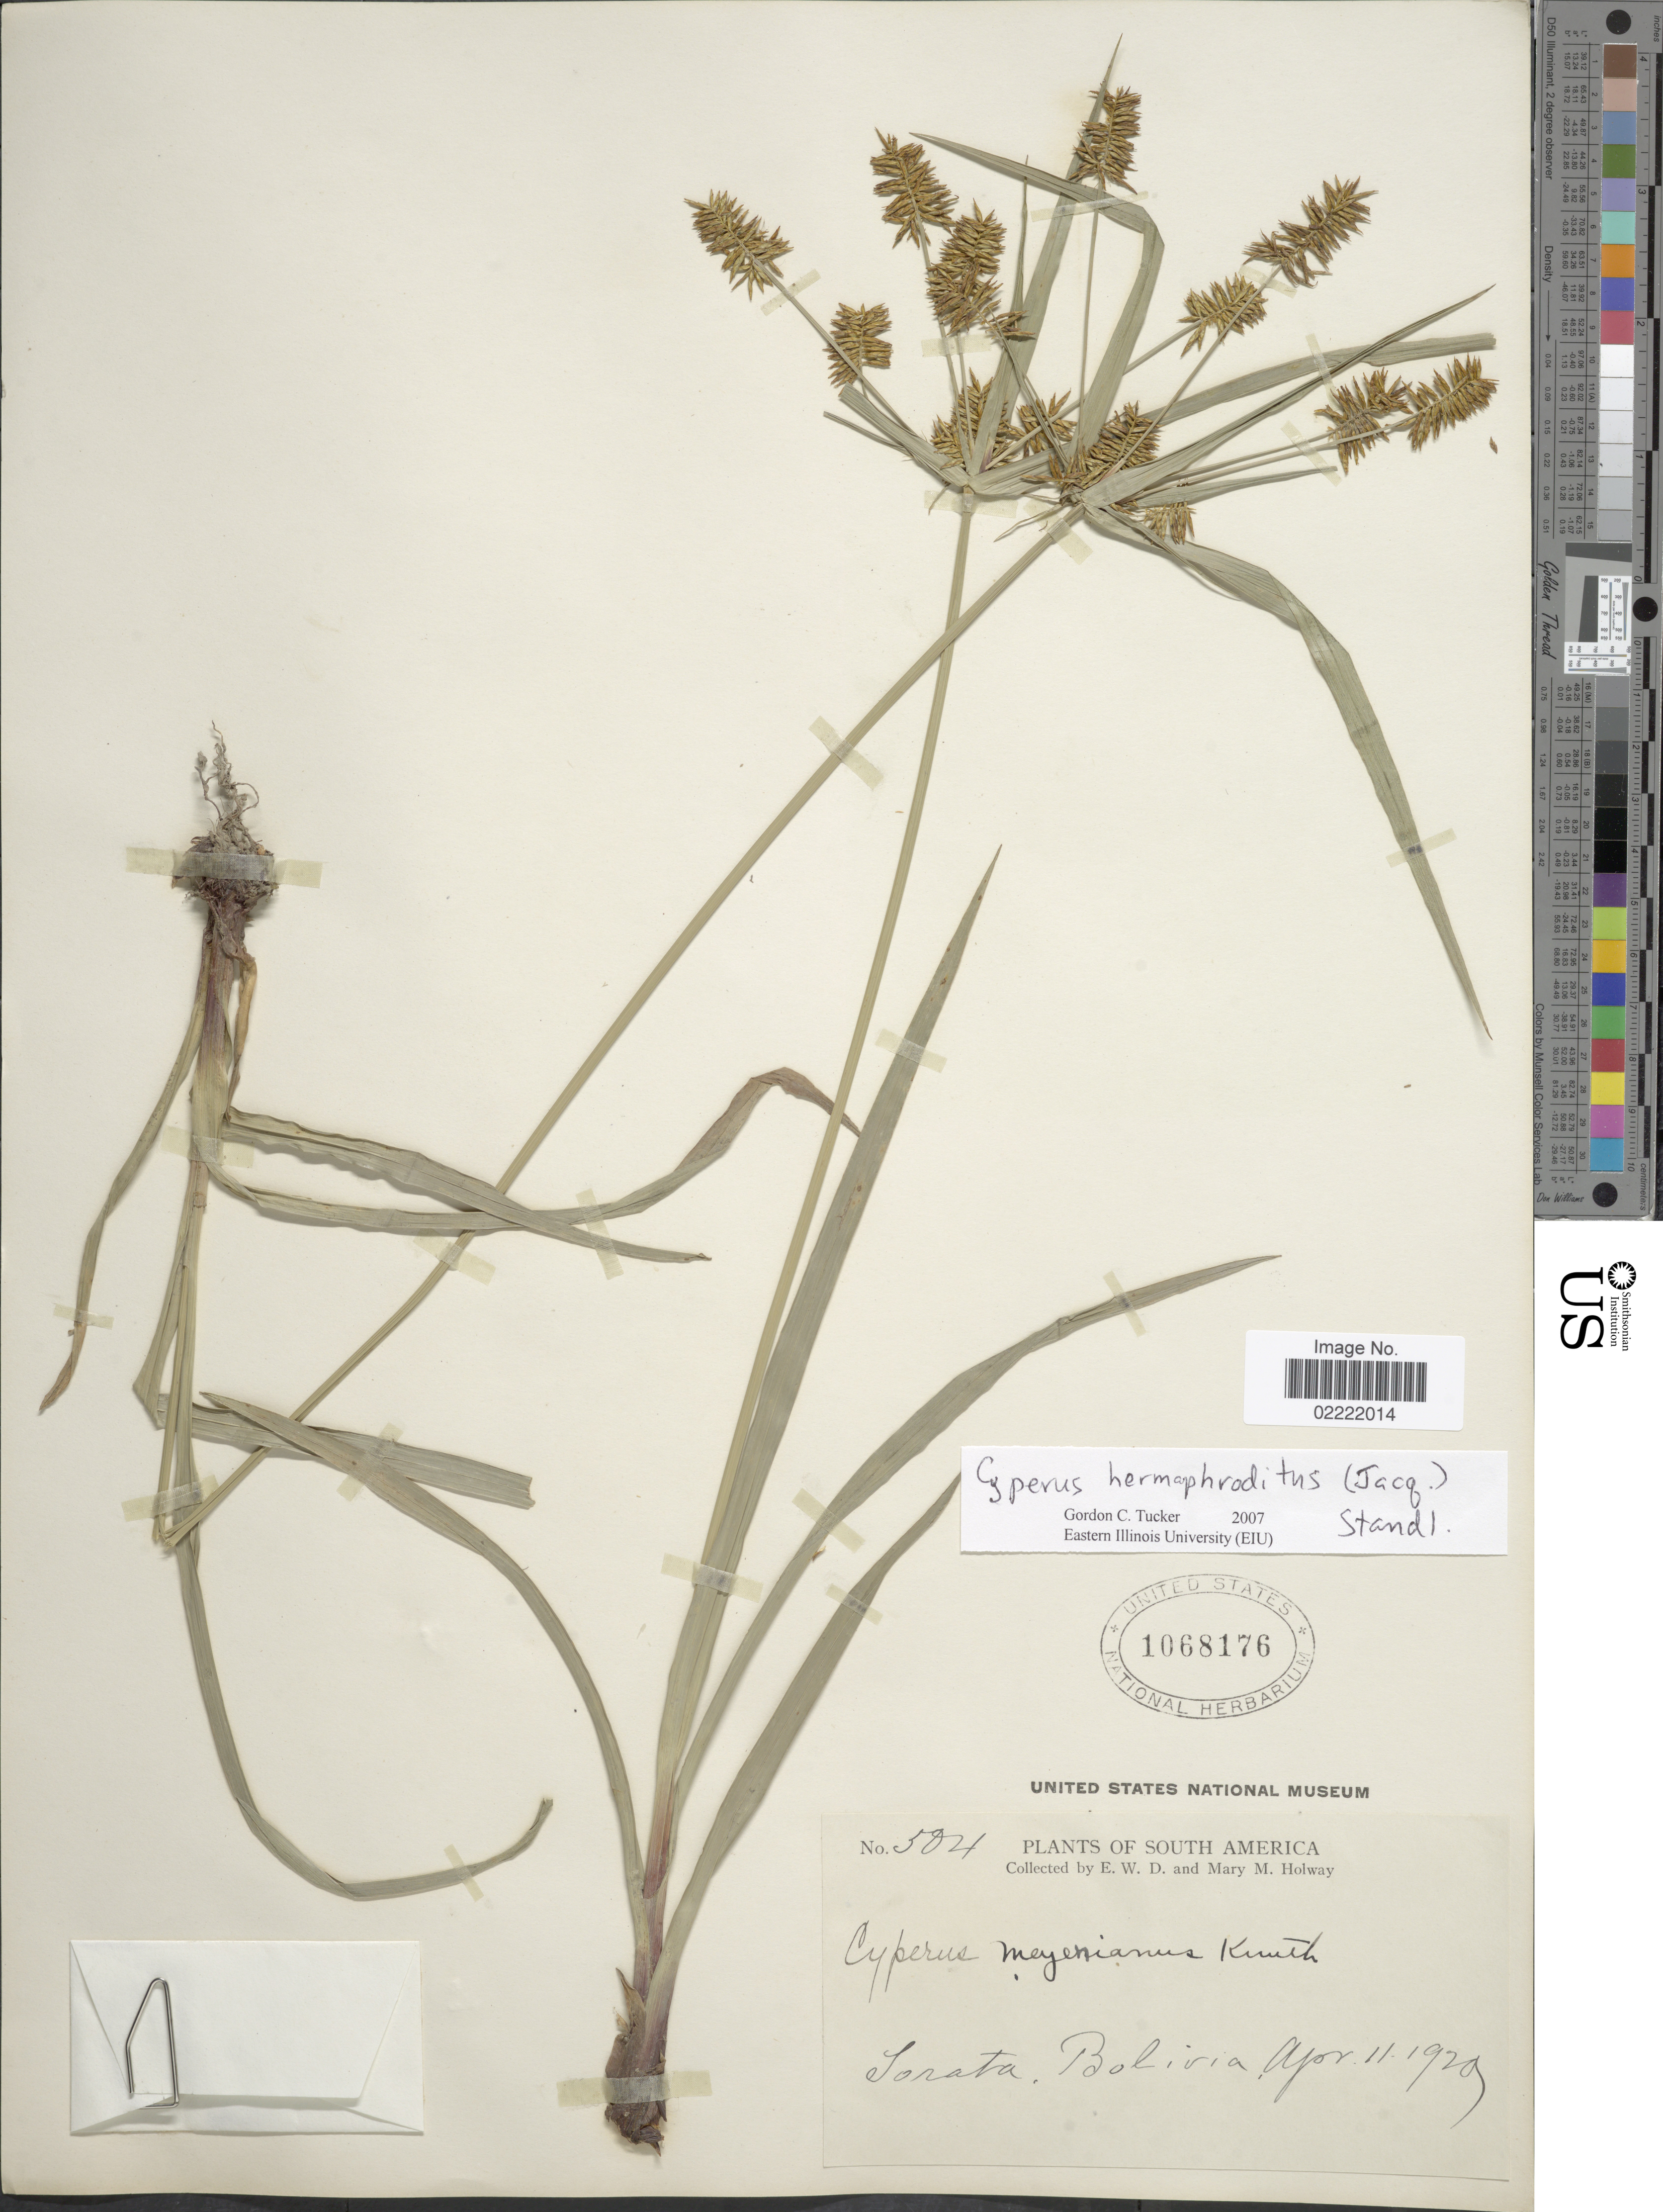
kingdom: Plantae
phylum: Tracheophyta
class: Liliopsida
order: Poales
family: Cyperaceae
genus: Cyperus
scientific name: Cyperus hermaphroditus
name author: (Jacq.) Standl.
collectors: E. W. D. Holway & M. M. Holway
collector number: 504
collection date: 1929-04-11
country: Bolivia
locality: Sorata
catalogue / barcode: US 1068176